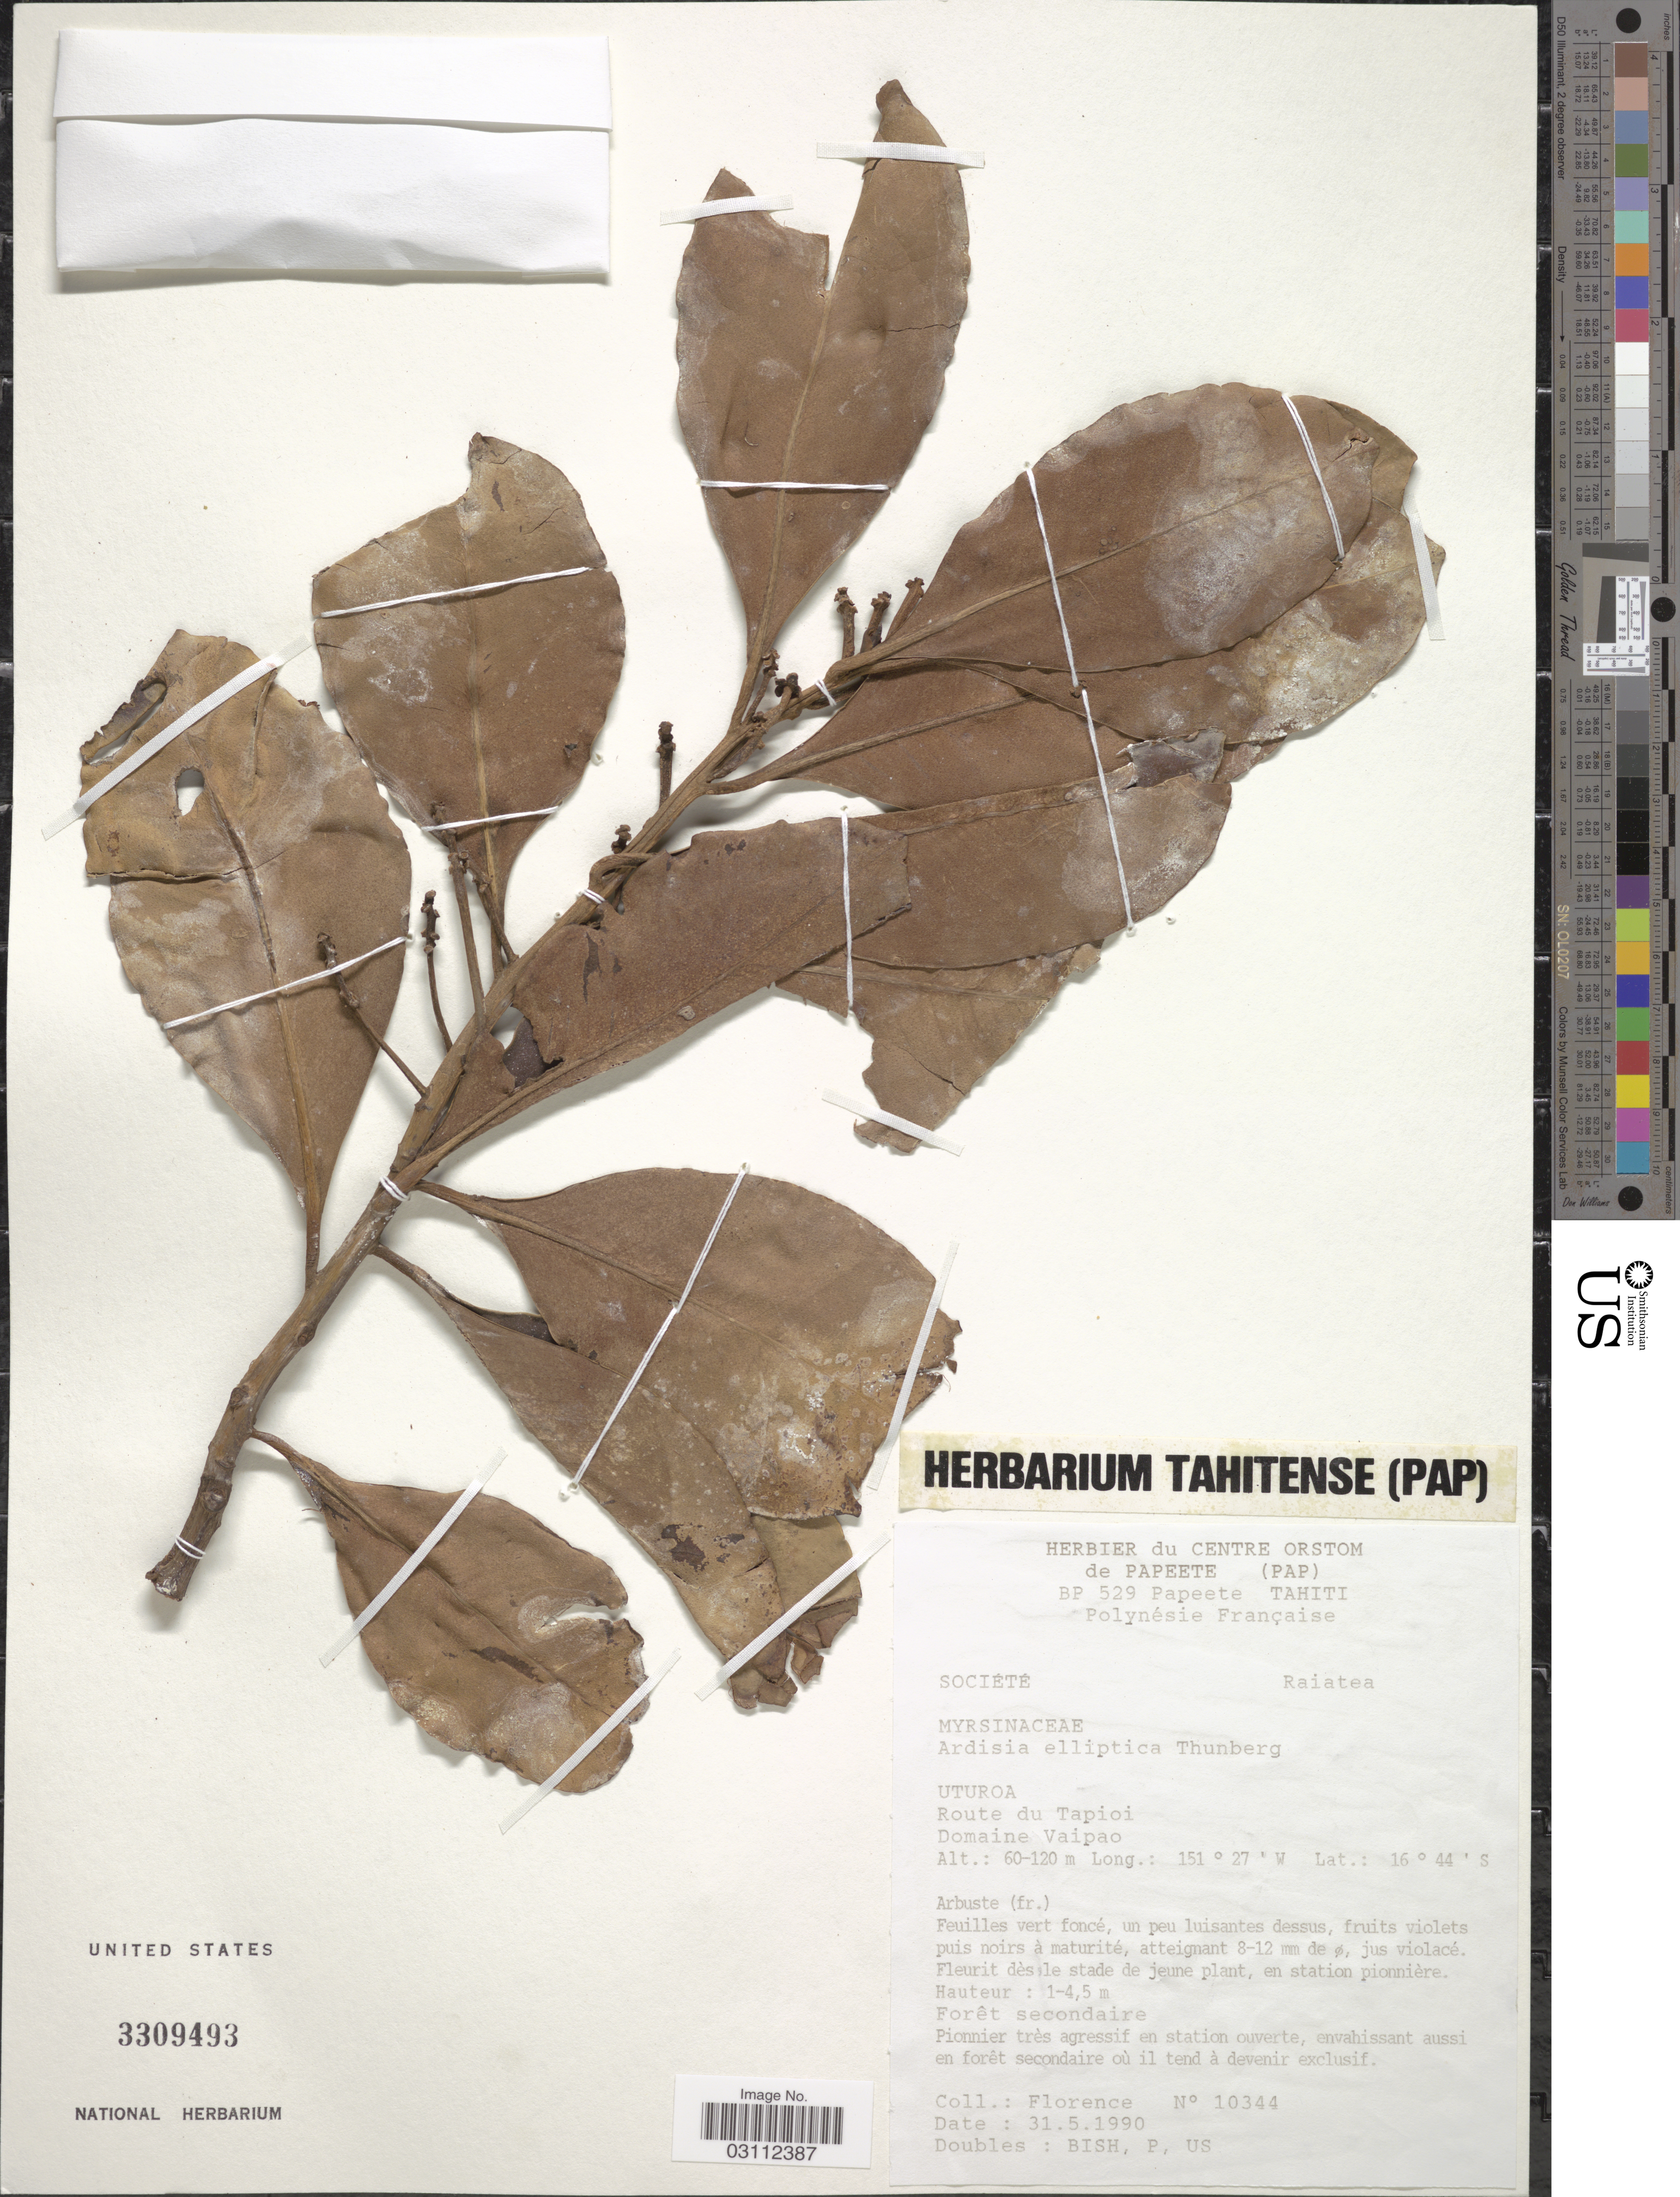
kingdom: Plantae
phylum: Tracheophyta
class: Magnoliopsida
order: Ericales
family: Primulaceae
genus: Ardisia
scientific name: Ardisia elliptica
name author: Thunb.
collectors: -. Florence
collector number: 10344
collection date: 1990-05-31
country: French Polynesia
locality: Société. Raiatea. Uturoa. Route du Tapioi. Domaine Vaipeo.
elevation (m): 60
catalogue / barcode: US 3309493